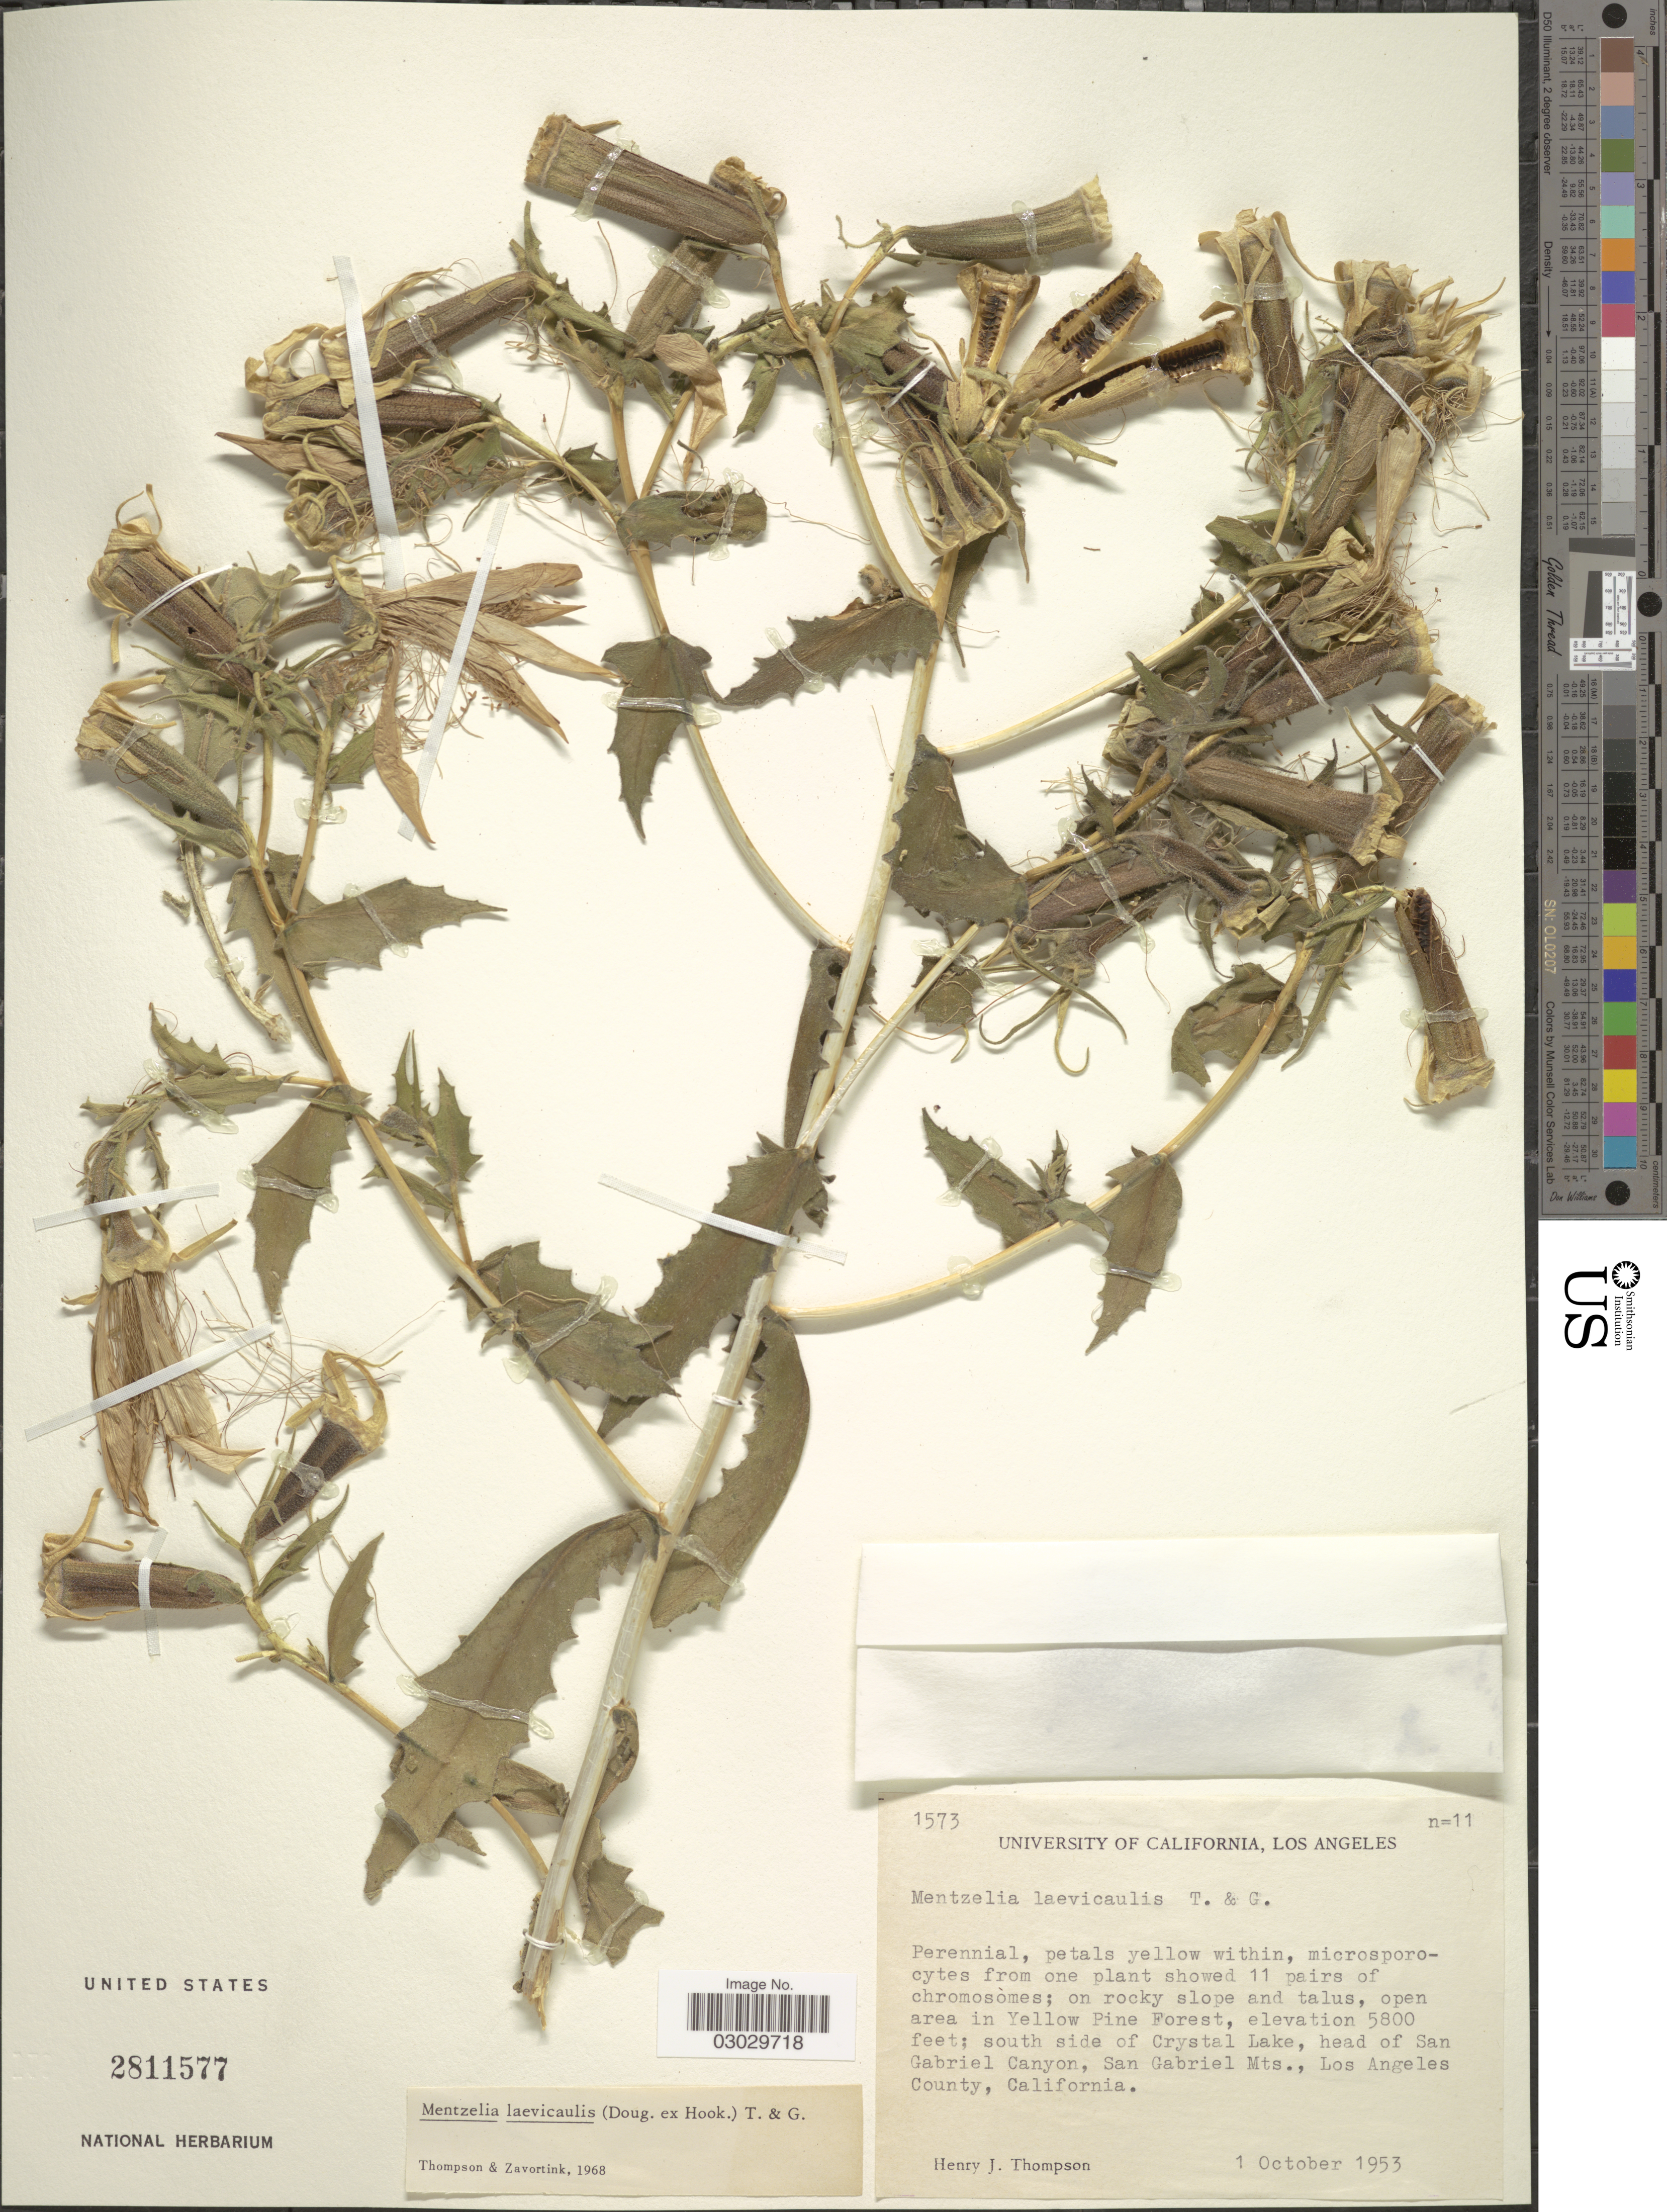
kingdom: Plantae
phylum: Tracheophyta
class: Magnoliopsida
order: Cornales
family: Loasaceae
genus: Mentzelia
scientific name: Mentzelia laevicaulis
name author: (Douglas ex Hook.) Torr. & A. Gray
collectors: H. J. Thompson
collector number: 1573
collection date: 1953-10-01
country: United States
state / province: California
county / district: Los Angeles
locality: South side of Crystal Lake, head of San Gabriel Canyon, San Gabriel Mts., Los Angeles County.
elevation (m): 1768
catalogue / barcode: US 2811577